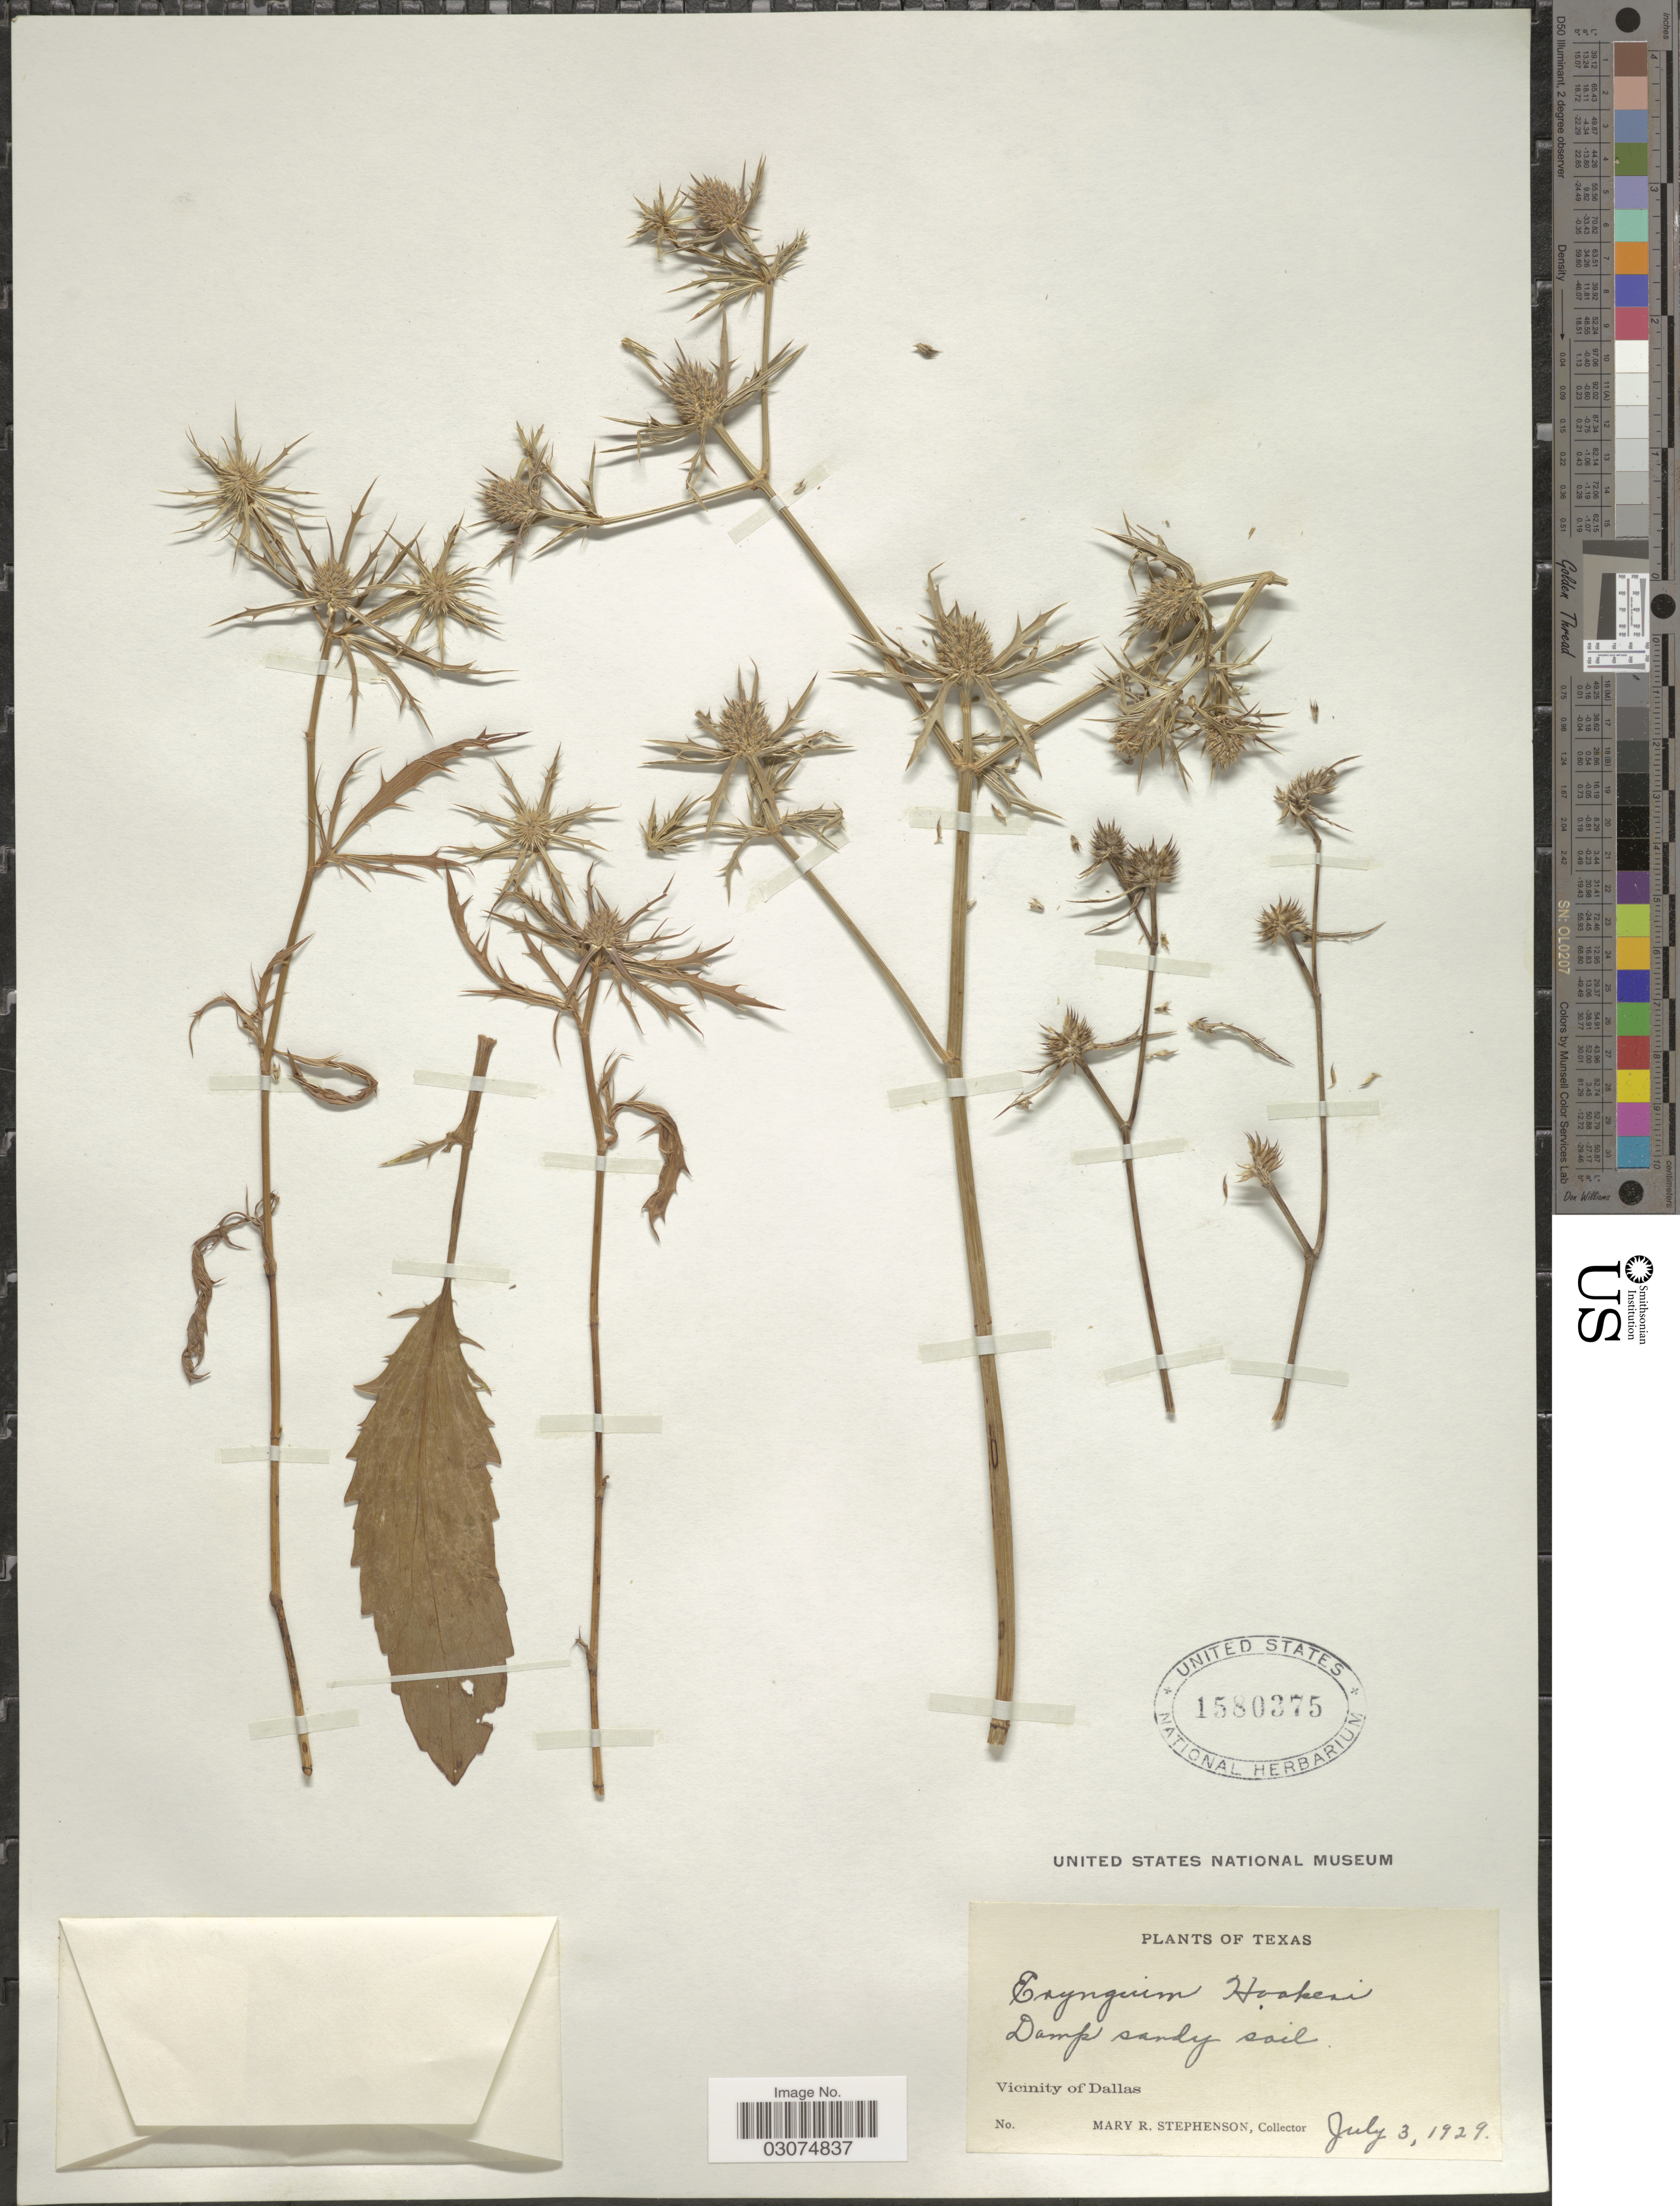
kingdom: Plantae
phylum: Tracheophyta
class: Magnoliopsida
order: Apiales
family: Apiaceae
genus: Eryngium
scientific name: Eryngium hookeri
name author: Walp.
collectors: M. Stephenson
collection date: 1929-07-03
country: United States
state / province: Texas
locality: Vicinity of Dallas.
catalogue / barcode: US 1580375